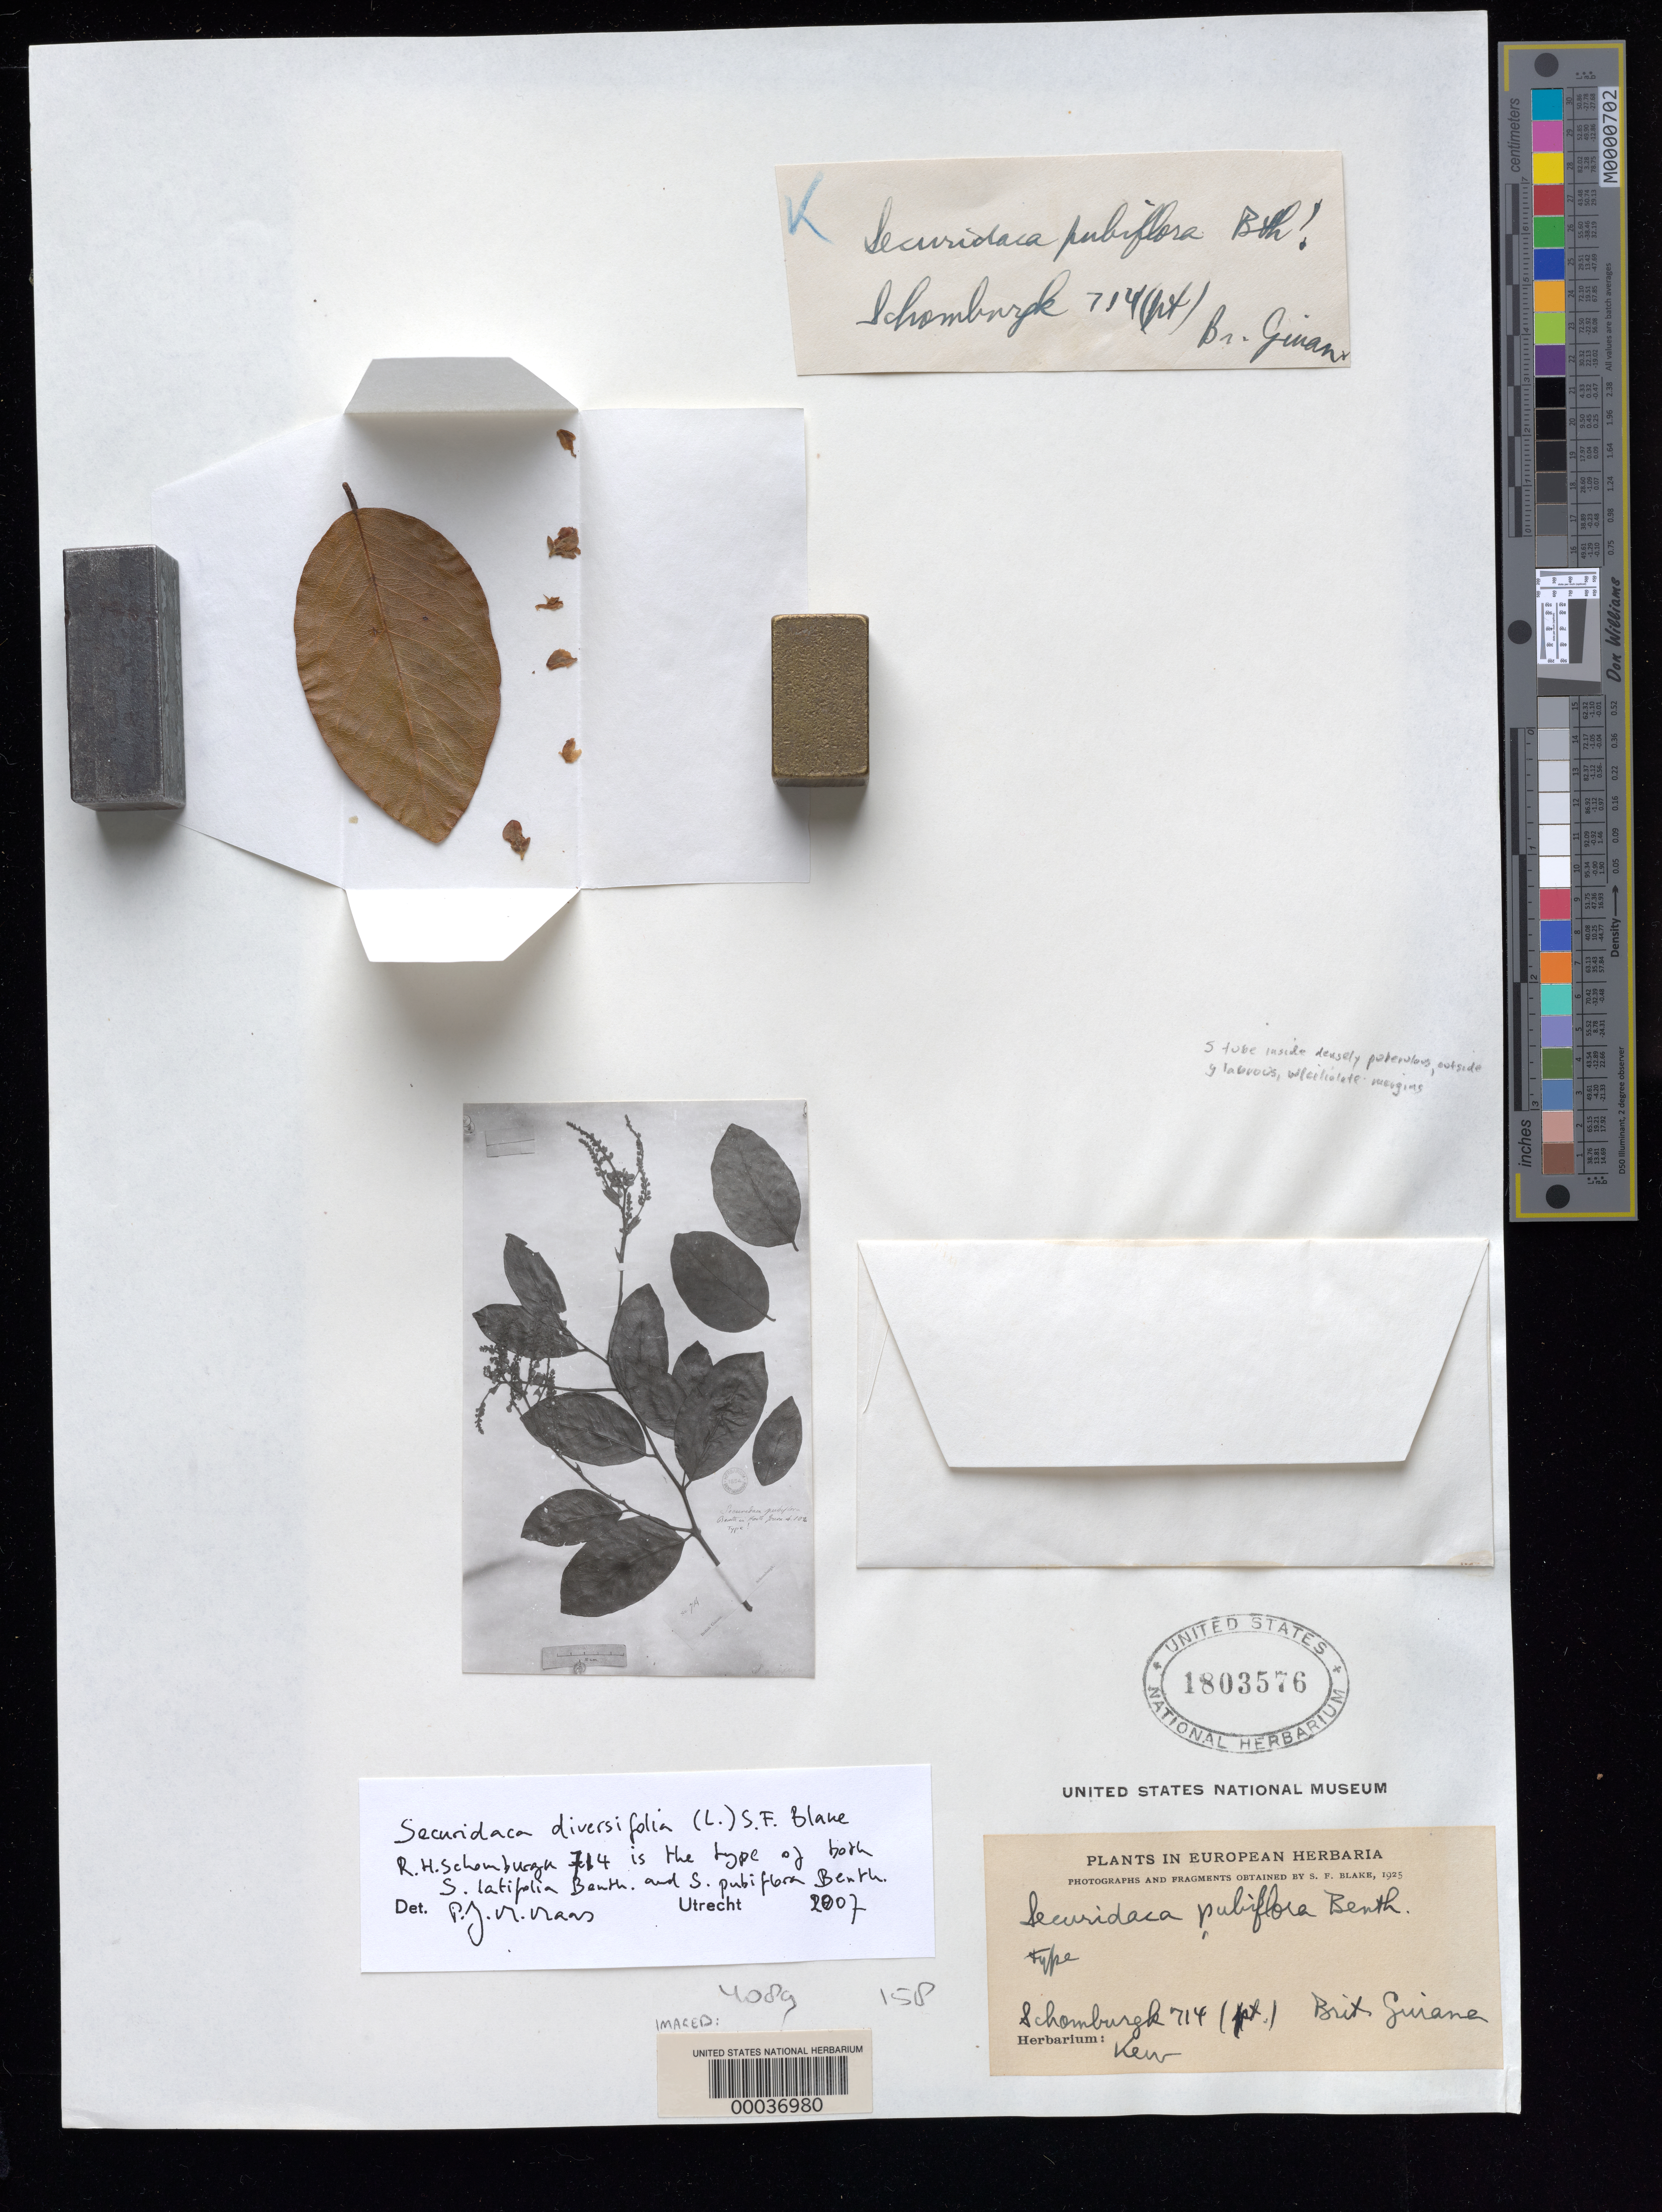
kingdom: Plantae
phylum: Tracheophyta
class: Magnoliopsida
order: Fabales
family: Polygalaceae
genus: Securidaca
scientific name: Securidaca pubiflora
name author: Benth.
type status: Possible Type; Type Collection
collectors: M. R. Schomburgk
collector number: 714 p.p.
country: Guyana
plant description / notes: Photograph and fragmentary material of type spcimen (of Securidaca pubiflora Benth.) ex herb Kew, obtained by S.F. Blake, 1925; Schomburgk 714 apparently includes 2 elements. Securidaca latifolia Benth. ("Pirara") & Securidaca pubiflora Benth. ("British Guiana") were both described in the same publication (on the same page!), each typified by "Schomburgk, n. 714, in some sets". Both names are considered synonyms of Securidaca diversifolia (L.) S.F. Blake, according to annotations by P.J.M. Maas (2007).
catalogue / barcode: US 1803576